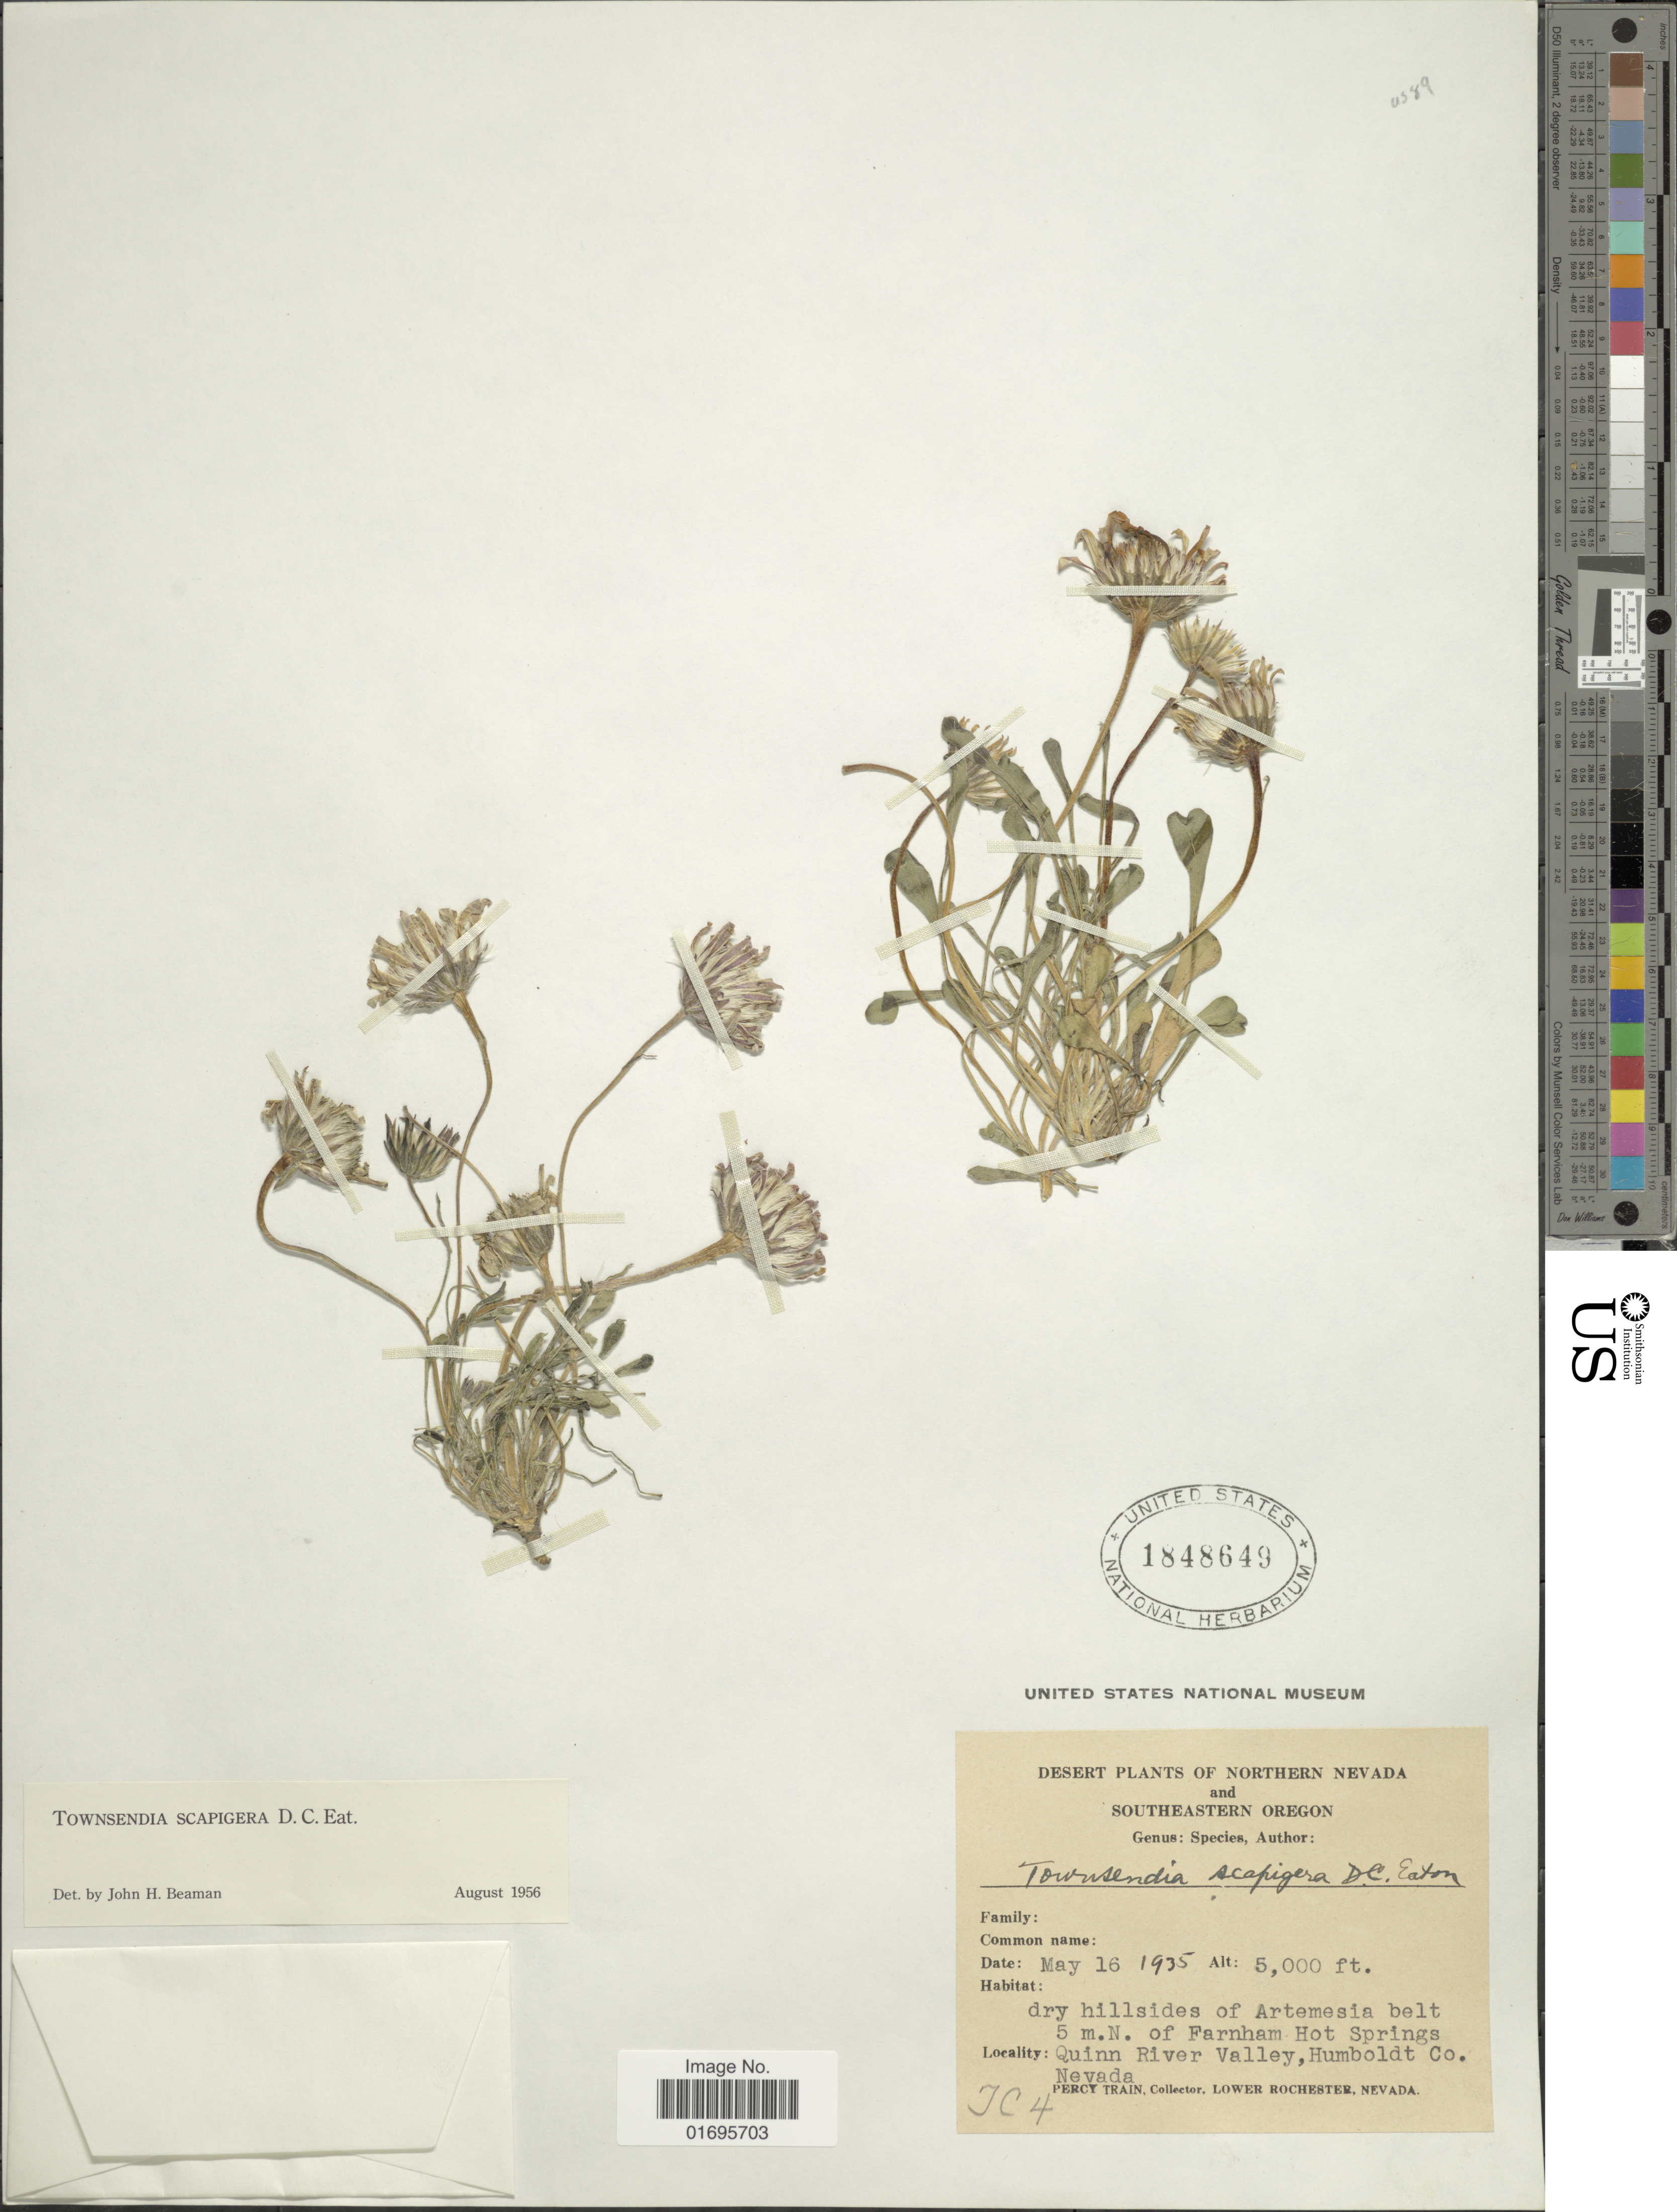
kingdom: Plantae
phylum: Tracheophyta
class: Magnoliopsida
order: Asterales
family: Asteraceae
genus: Townsendia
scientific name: Townsendia scapigera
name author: D.C. Eaton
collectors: P. Train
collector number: IC4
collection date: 1935-05-16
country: United States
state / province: Nevada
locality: Desert plants of Northern Nevada, dry hillsides of Artemesia belt 5 m. N. of Farnham Hot Springs, Quinn River Valley, Humboldt Co.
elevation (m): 1524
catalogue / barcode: US 1848649